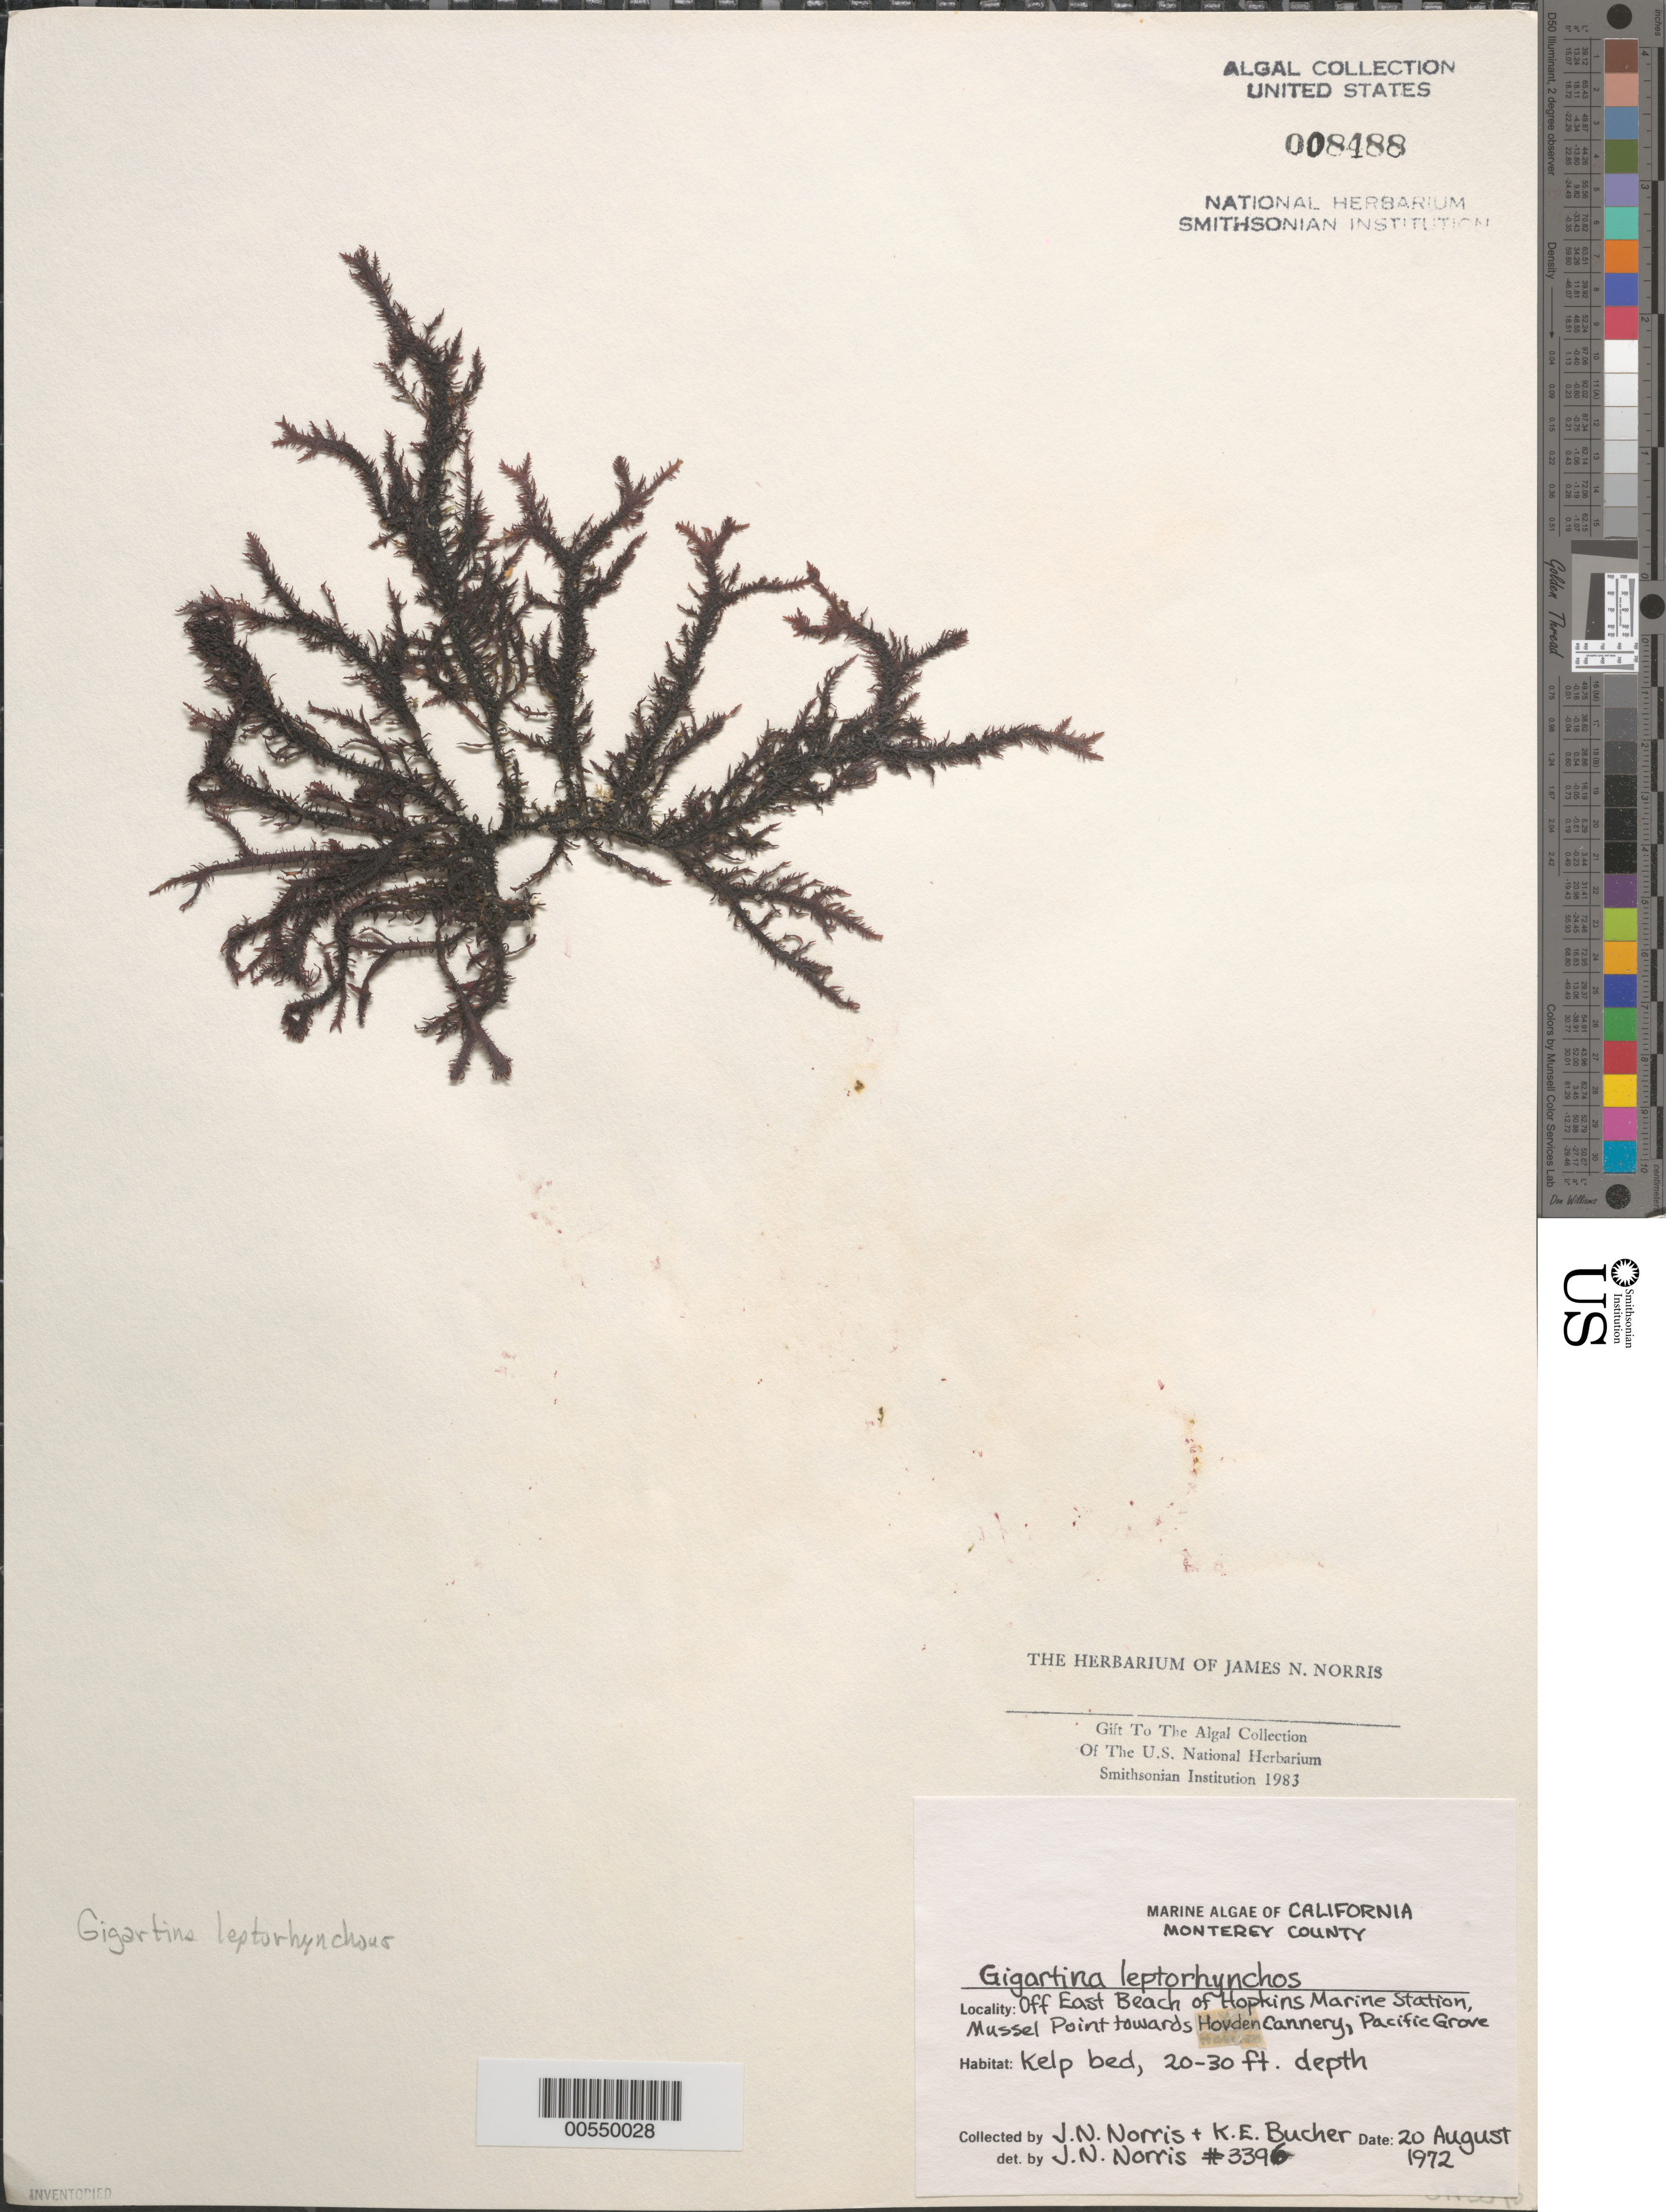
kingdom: Plantae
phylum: Rhodophyta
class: Florideophyceae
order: Gigartinales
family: Gigartinaceae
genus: Mazzaella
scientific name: Mazzaella leptorhynchos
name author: (J. Agardh) Leister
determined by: Algae name updating Project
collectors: J. N. Norris & K. E. Bucher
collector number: JN-3396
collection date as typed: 20 Aug 1972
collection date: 1972-08-20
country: United States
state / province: California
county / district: Monterey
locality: Pacific Grove, off east beach of Hopkins Marine Station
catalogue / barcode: US 8488